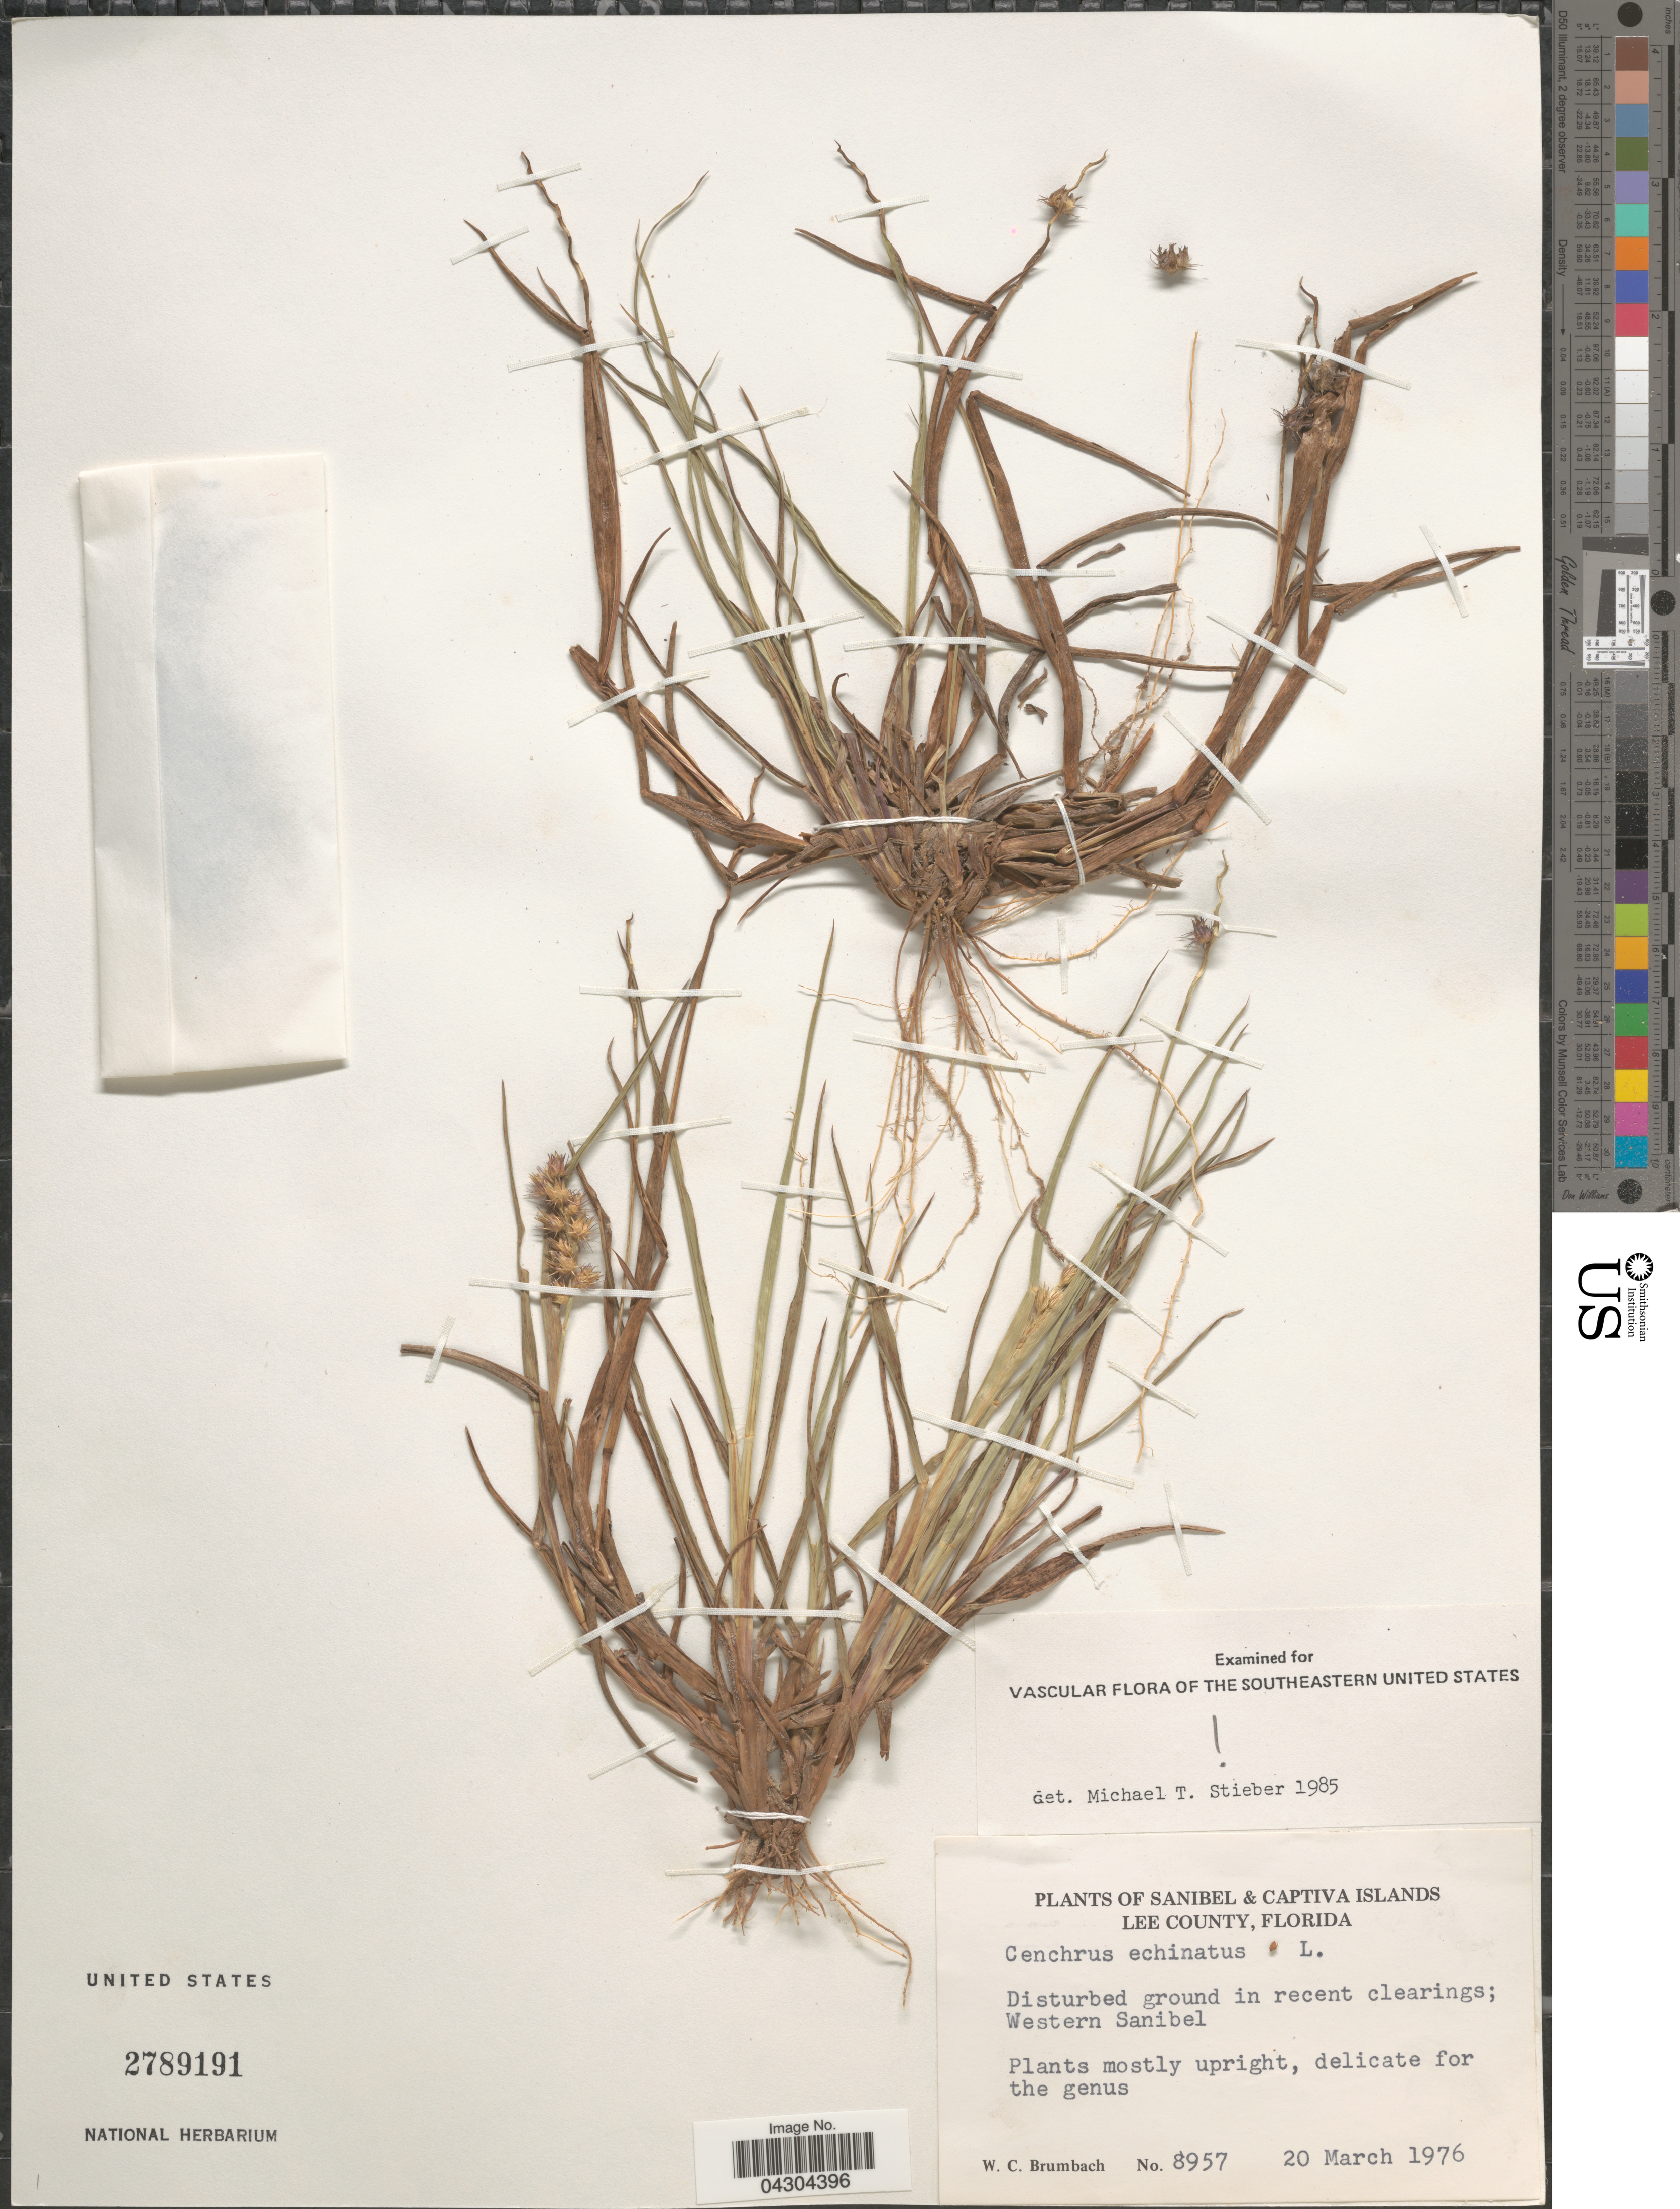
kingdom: Plantae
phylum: Tracheophyta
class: Liliopsida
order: Poales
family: Poaceae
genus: Cenchrus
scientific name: Cenchrus echinatus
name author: L.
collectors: W. C. Brumbach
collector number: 8957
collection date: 1976-03-20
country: United States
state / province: Florida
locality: Sanibel & Captiva Islands. Lee County. Disturbed ground in recent clearings; Western Sanibel.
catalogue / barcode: US 2789191